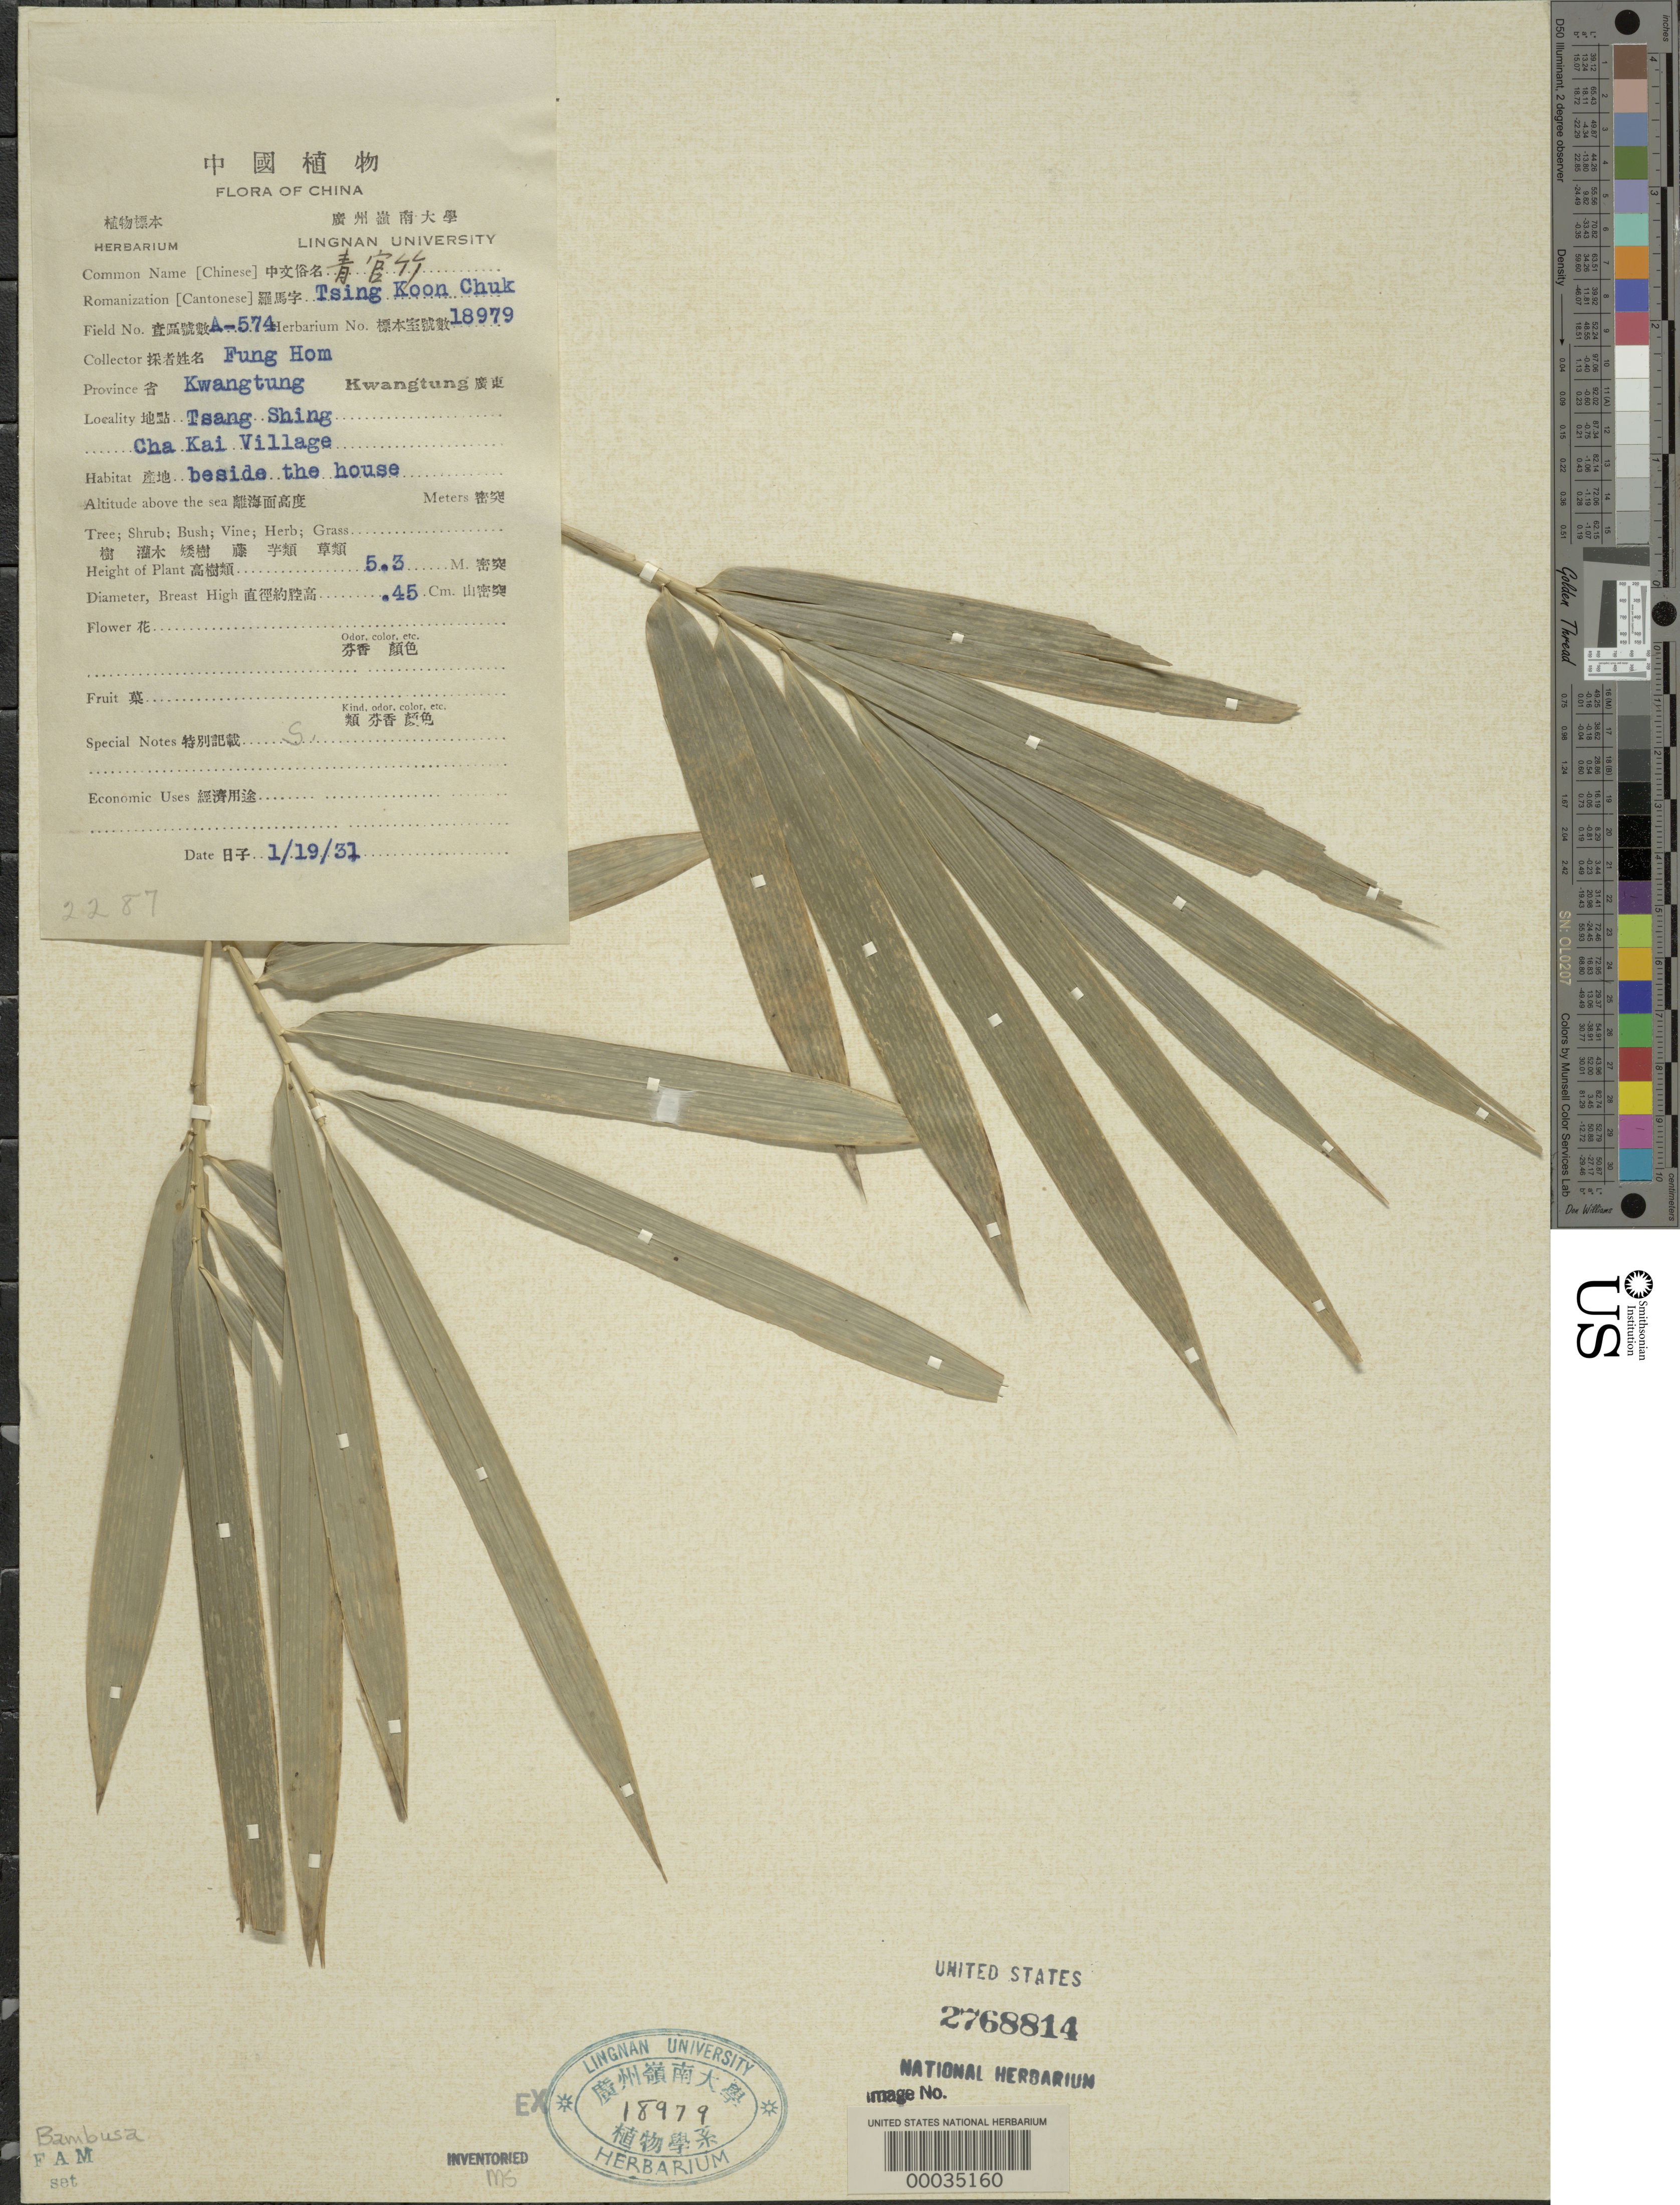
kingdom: Plantae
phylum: Tracheophyta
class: Liliopsida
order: Poales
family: Poaceae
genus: Bambusa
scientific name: Bambusa sp.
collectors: H. L. Fung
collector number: A-574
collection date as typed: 19 Jan 1931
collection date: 1931-01-19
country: China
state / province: Guangdong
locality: Tsang shing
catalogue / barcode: US 2768814